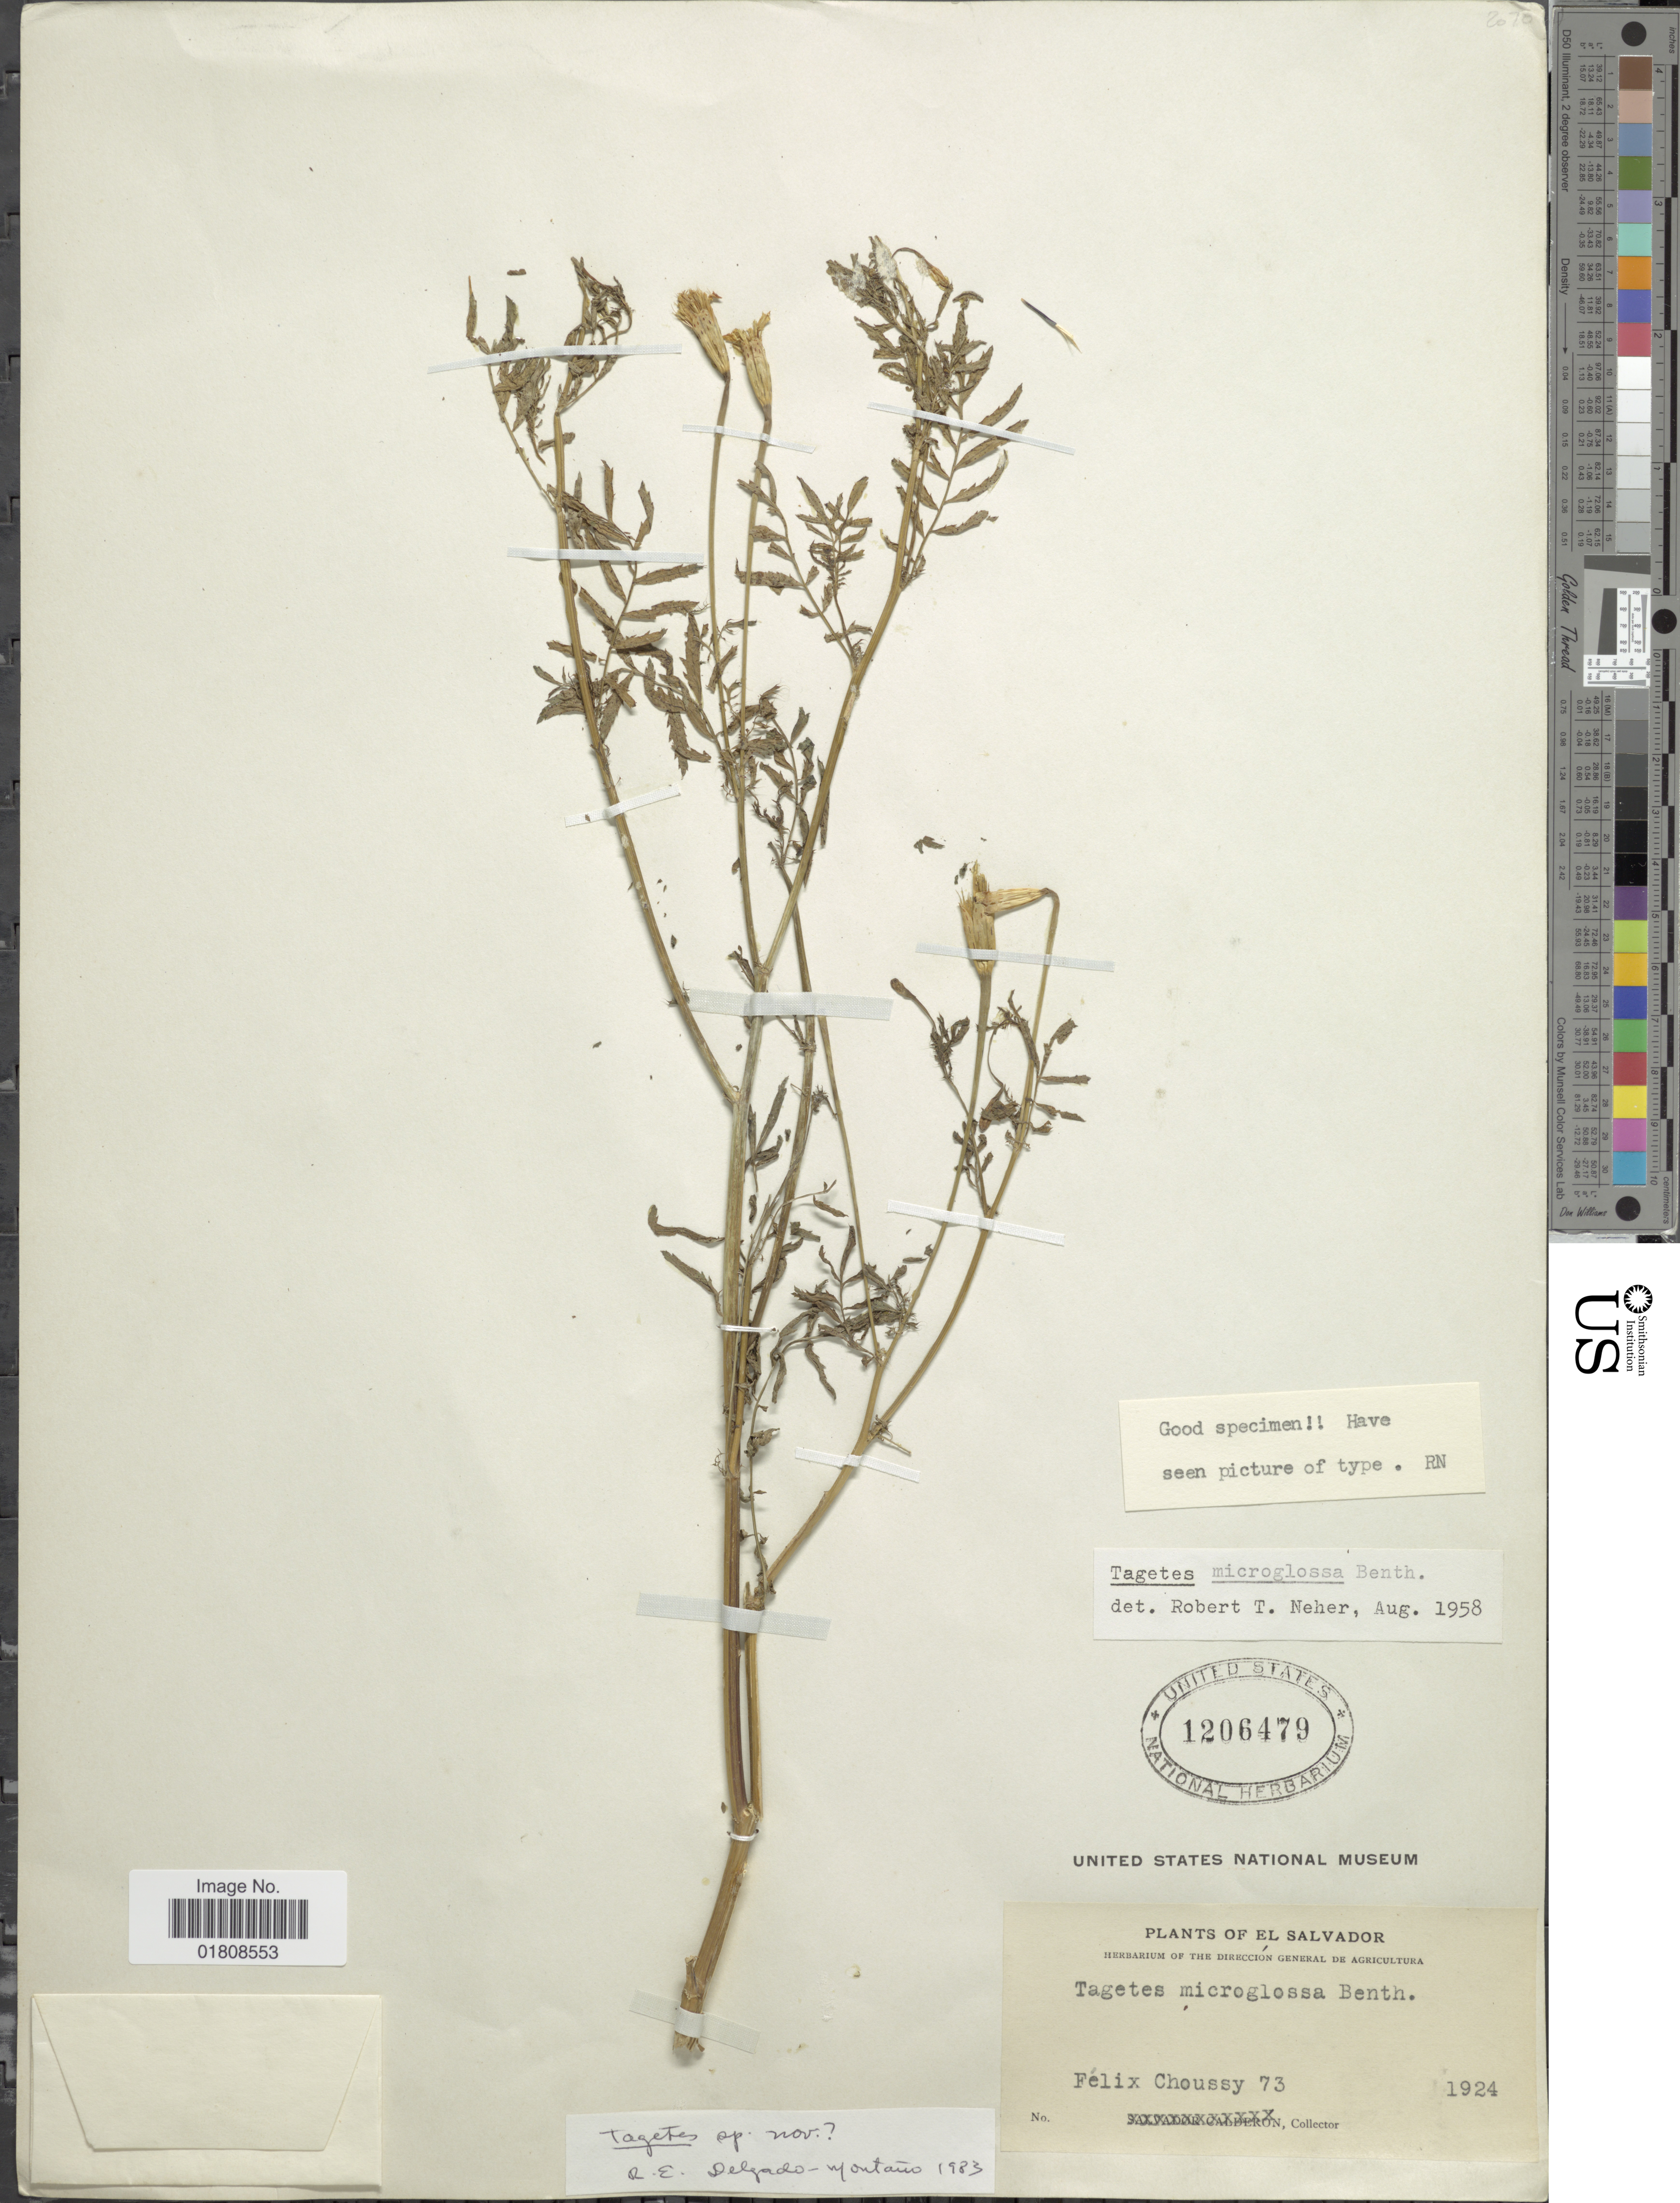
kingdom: Plantae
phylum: Tracheophyta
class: Magnoliopsida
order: Asterales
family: Asteraceae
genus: Tagetes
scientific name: Tagetes sp.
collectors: F. Choussy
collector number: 73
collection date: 1924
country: El Salvador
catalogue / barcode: US 1206479